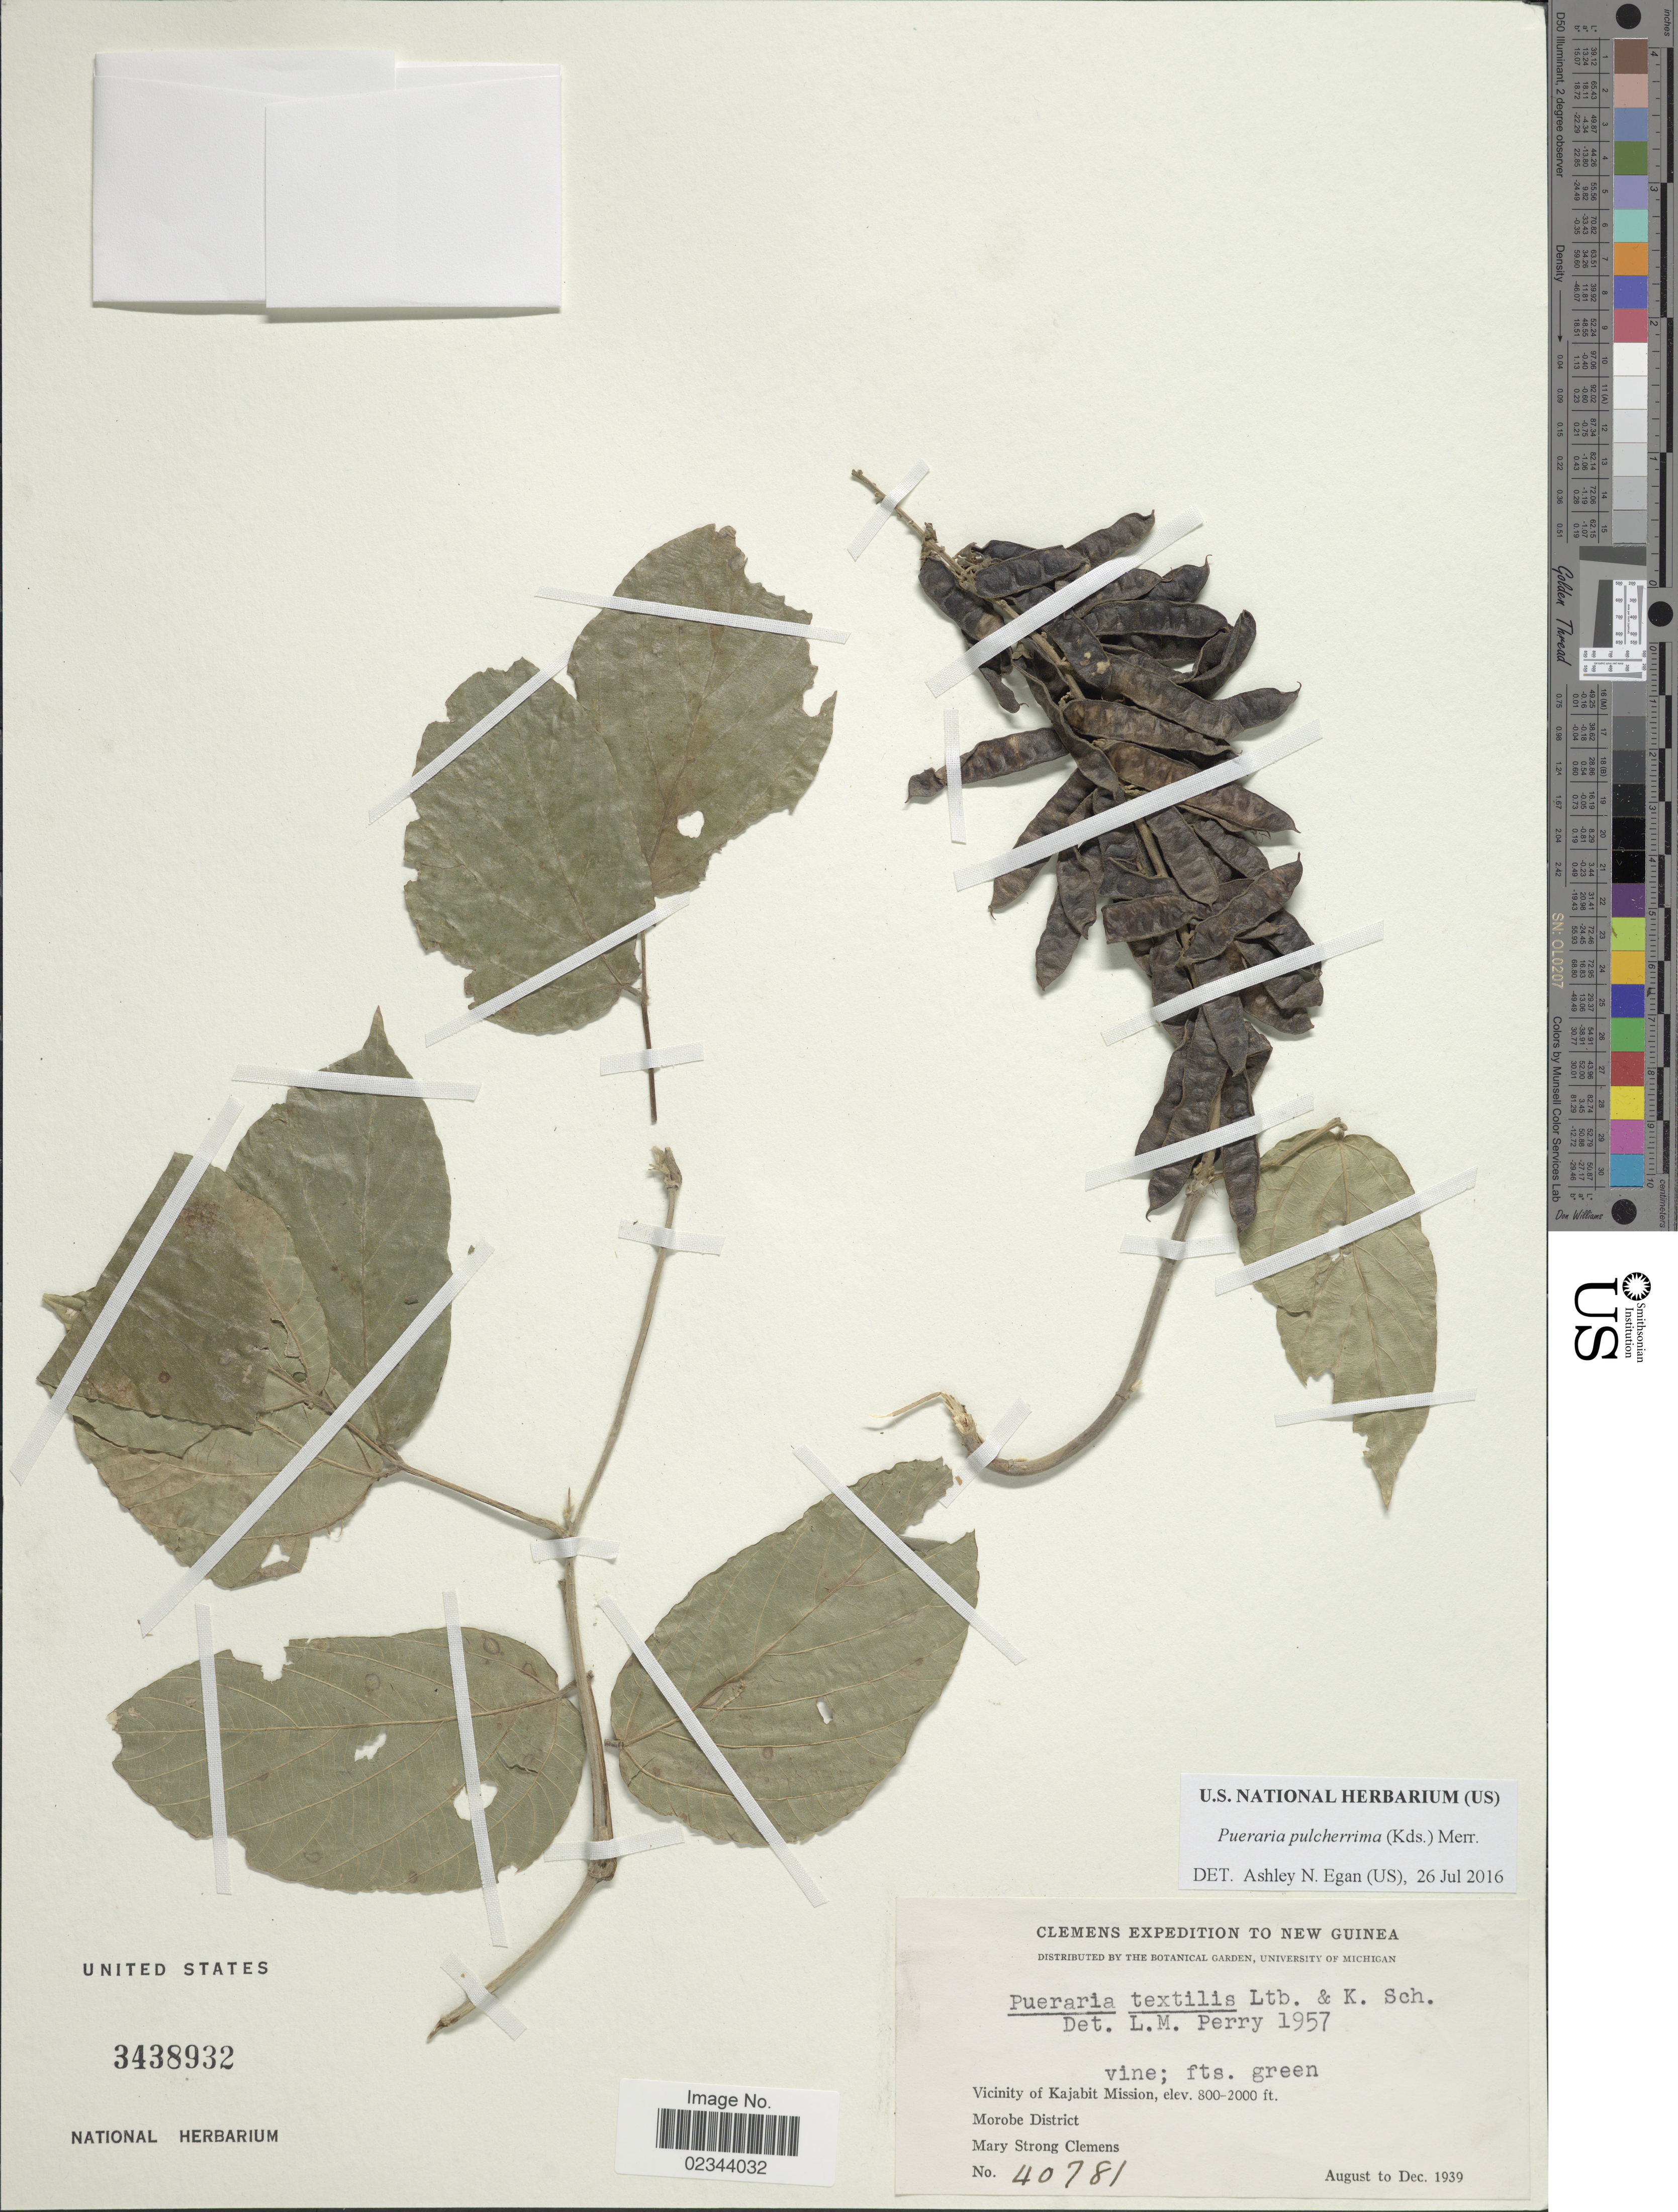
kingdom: Plantae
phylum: Tracheophyta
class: Magnoliopsida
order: Fabales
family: Fabaceae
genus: Pueraria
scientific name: Pueraria pulcherrima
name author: (Koord.) Koord.-Schum.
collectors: M. S. Clemens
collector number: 40781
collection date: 1939-08/1939-12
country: Papua New Guinea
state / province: Morobe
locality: New Guinea. Vicinity of Kajabit Misison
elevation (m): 244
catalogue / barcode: US 3438932